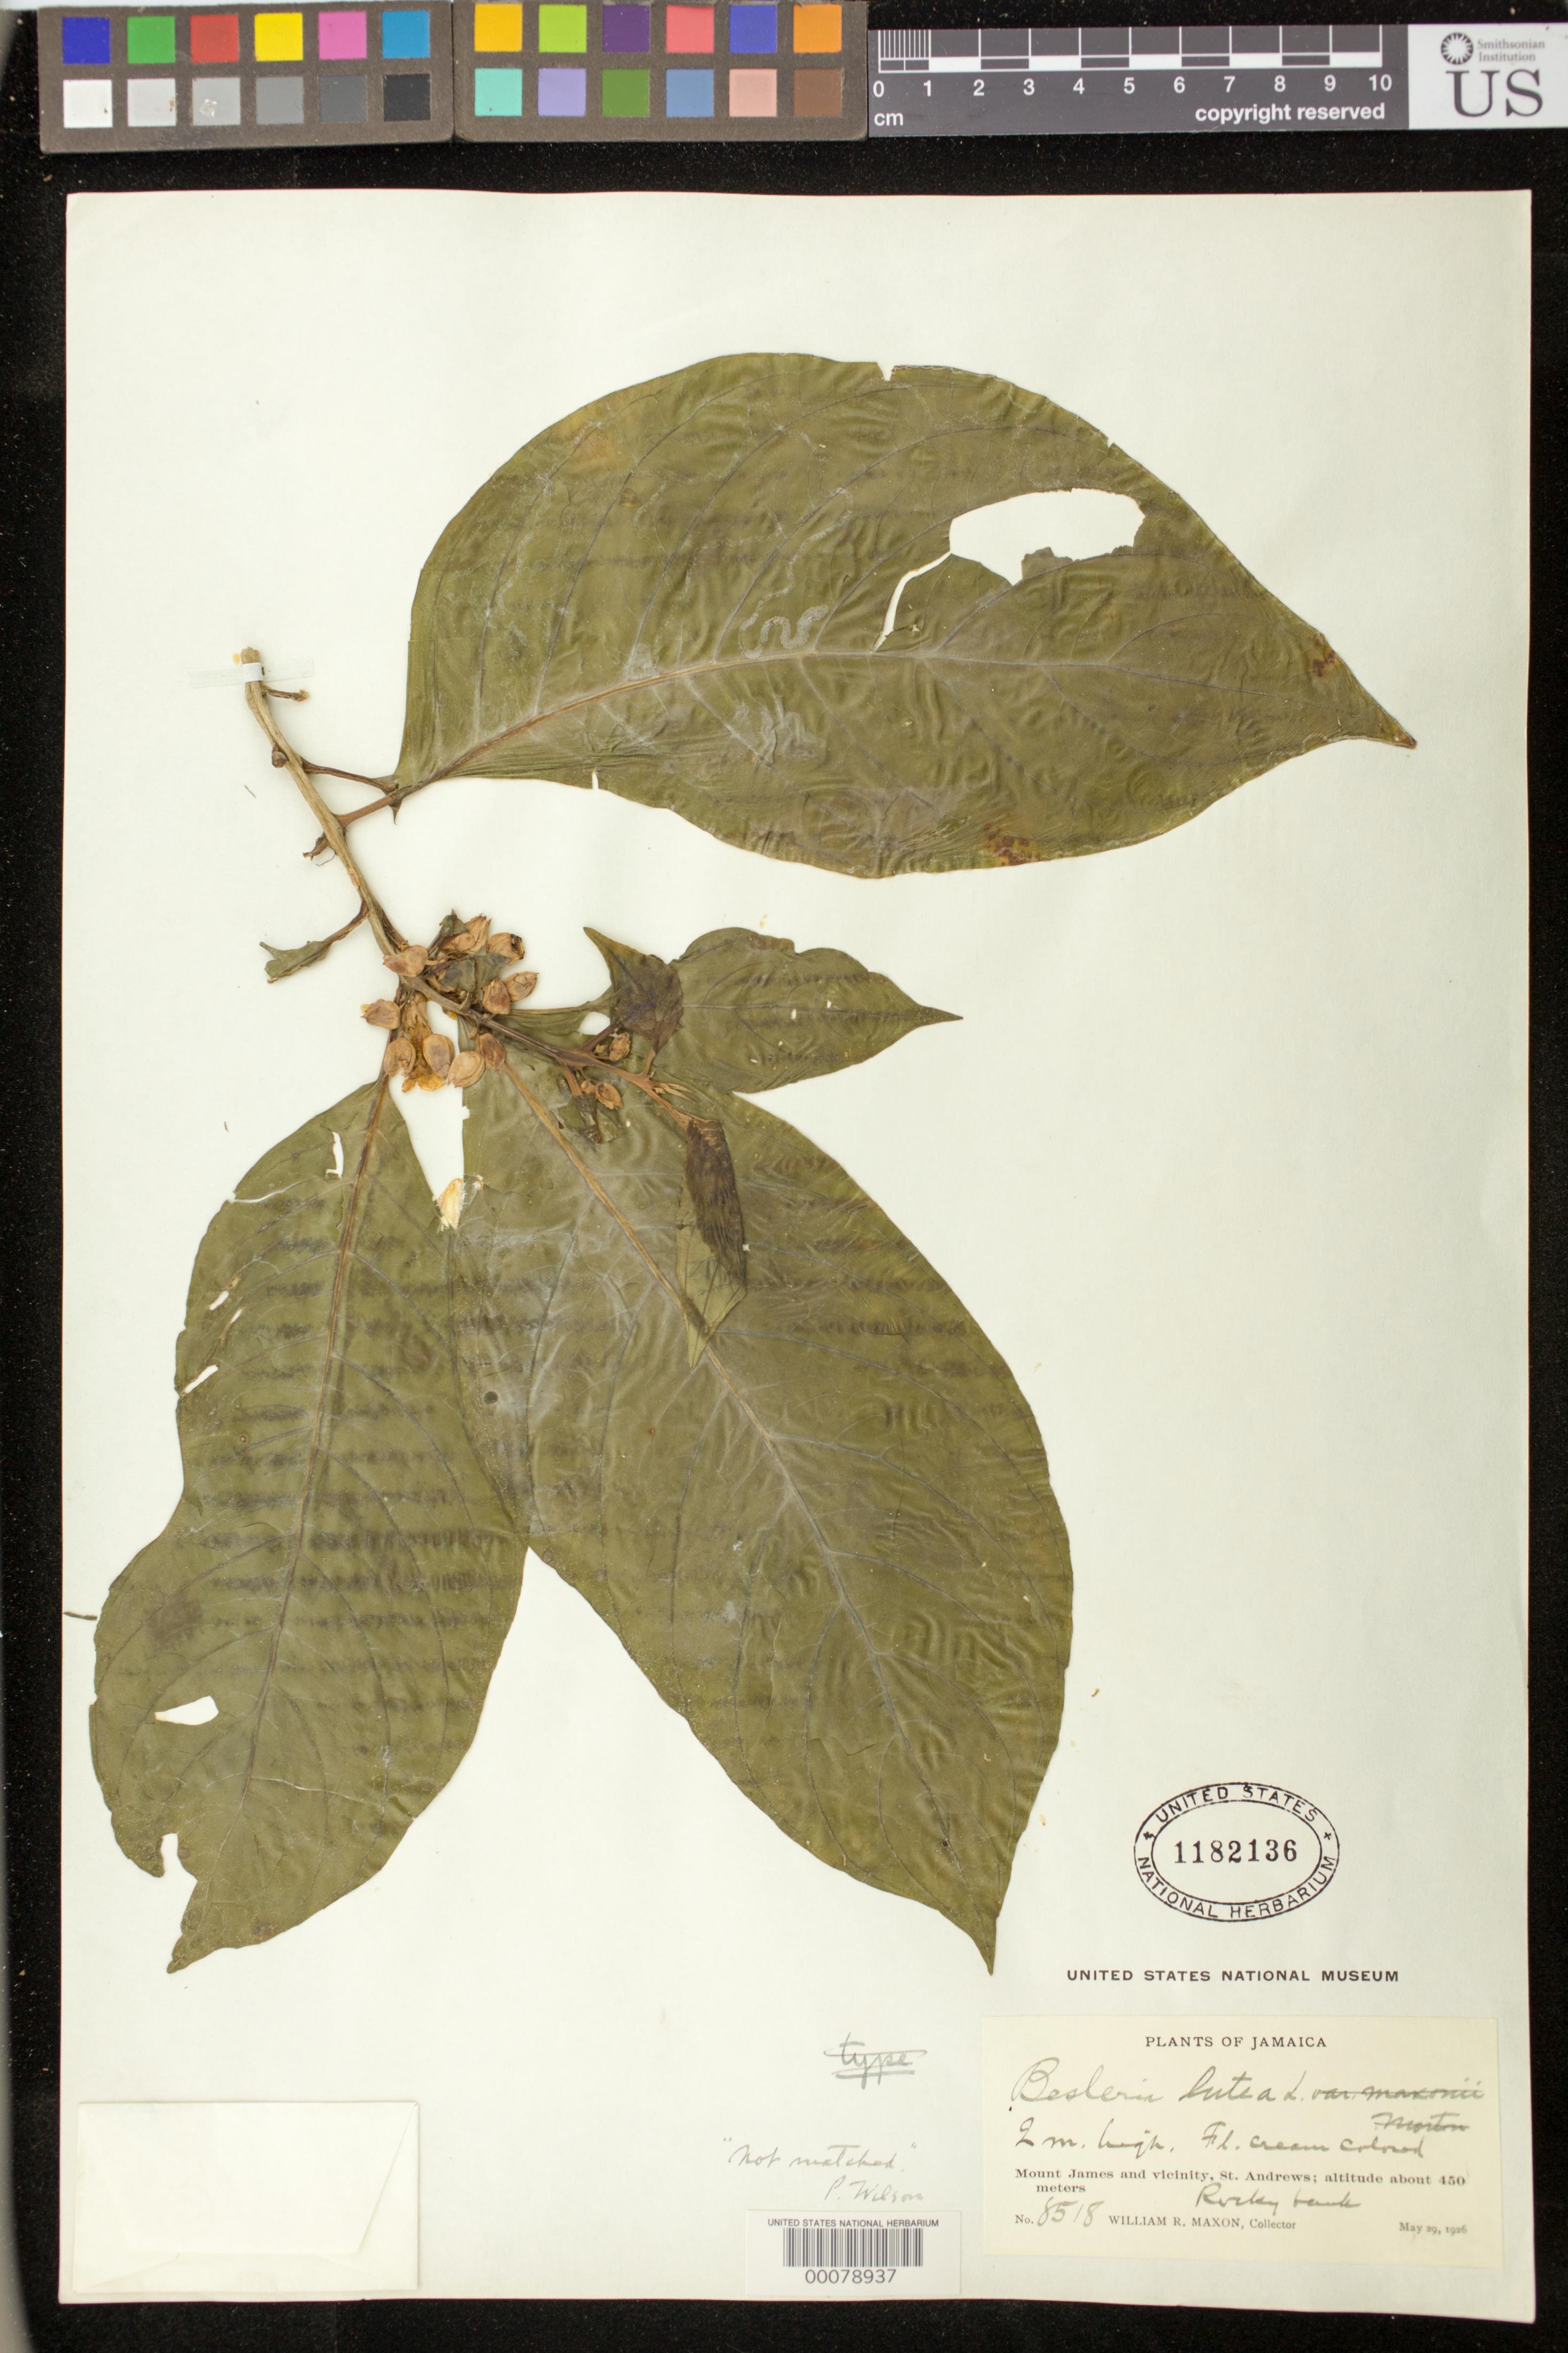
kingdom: Plantae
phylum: Tracheophyta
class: Magnoliopsida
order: Lamiales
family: Gesneriaceae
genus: Besleria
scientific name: Besleria lutea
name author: L.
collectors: W. R. Maxon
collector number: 8518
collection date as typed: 29 May 1926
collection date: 1926-05-29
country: Jamaica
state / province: Saint Andrew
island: Jamaica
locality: Mount James and vicinity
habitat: Rocky bank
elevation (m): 450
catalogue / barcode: US 1182136